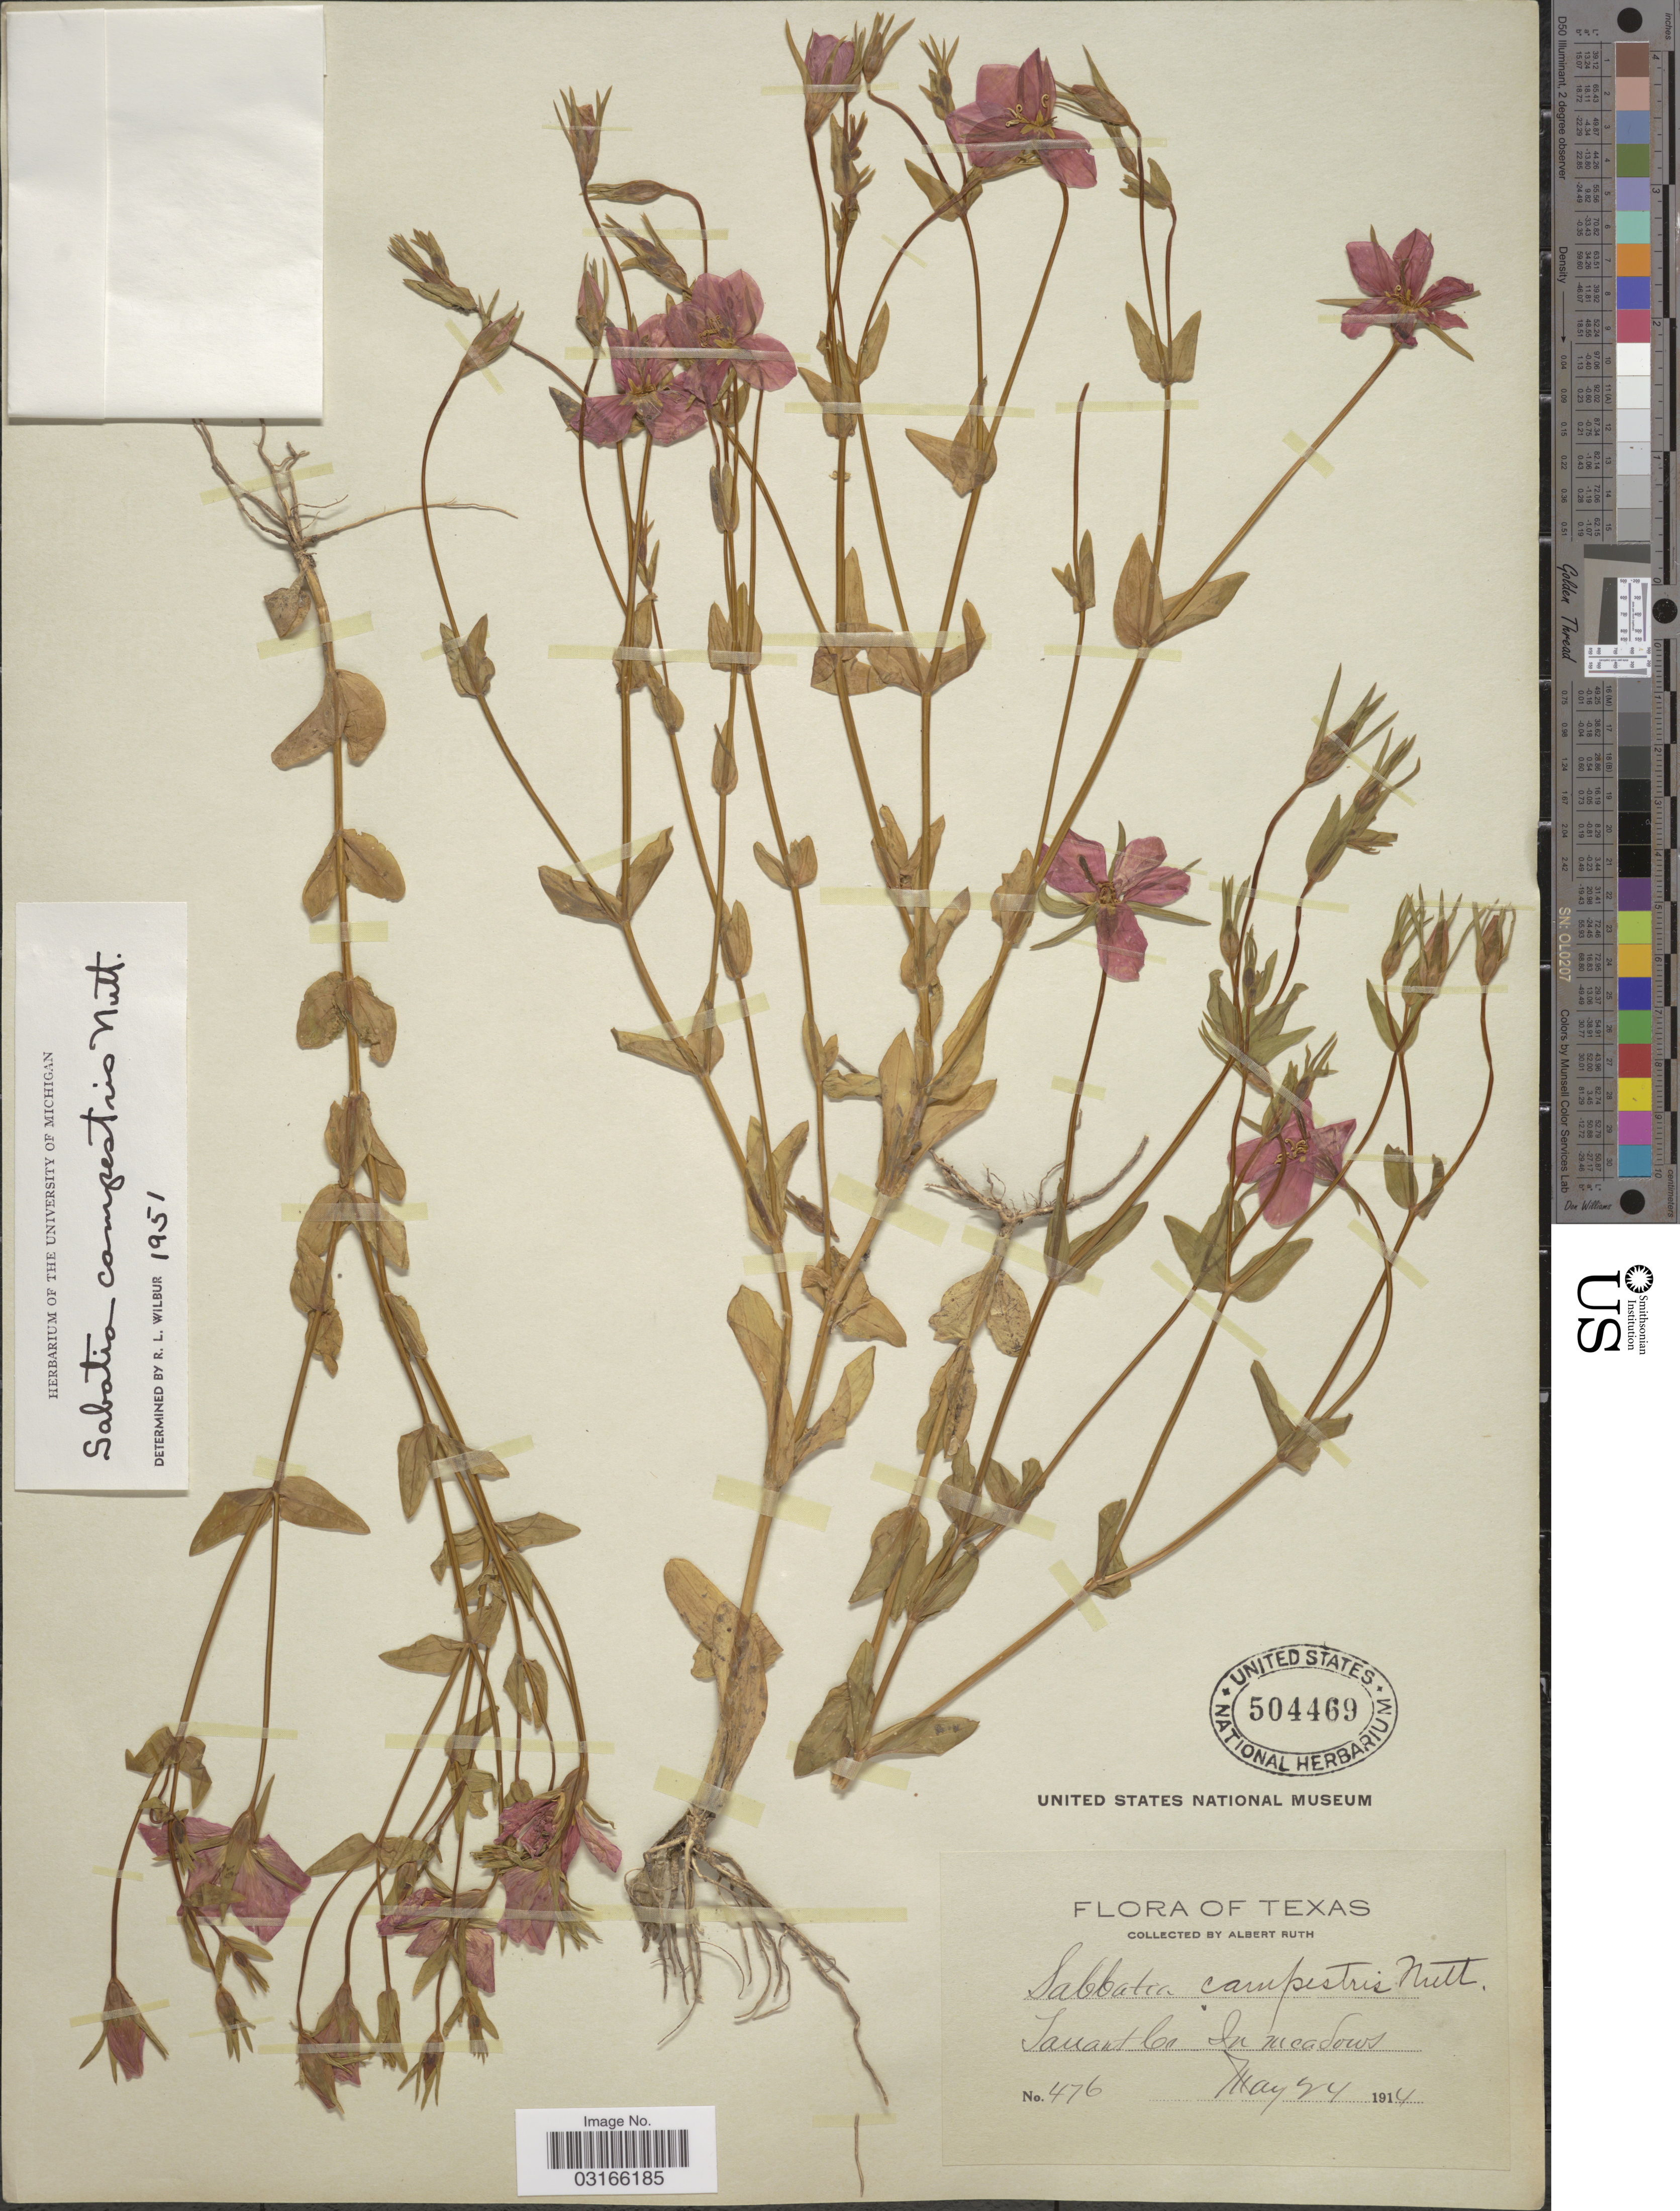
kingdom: Plantae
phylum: Tracheophyta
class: Magnoliopsida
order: Gentianales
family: Gentianaceae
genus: Sabatia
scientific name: Sabatia campestris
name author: Nutt.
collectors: A. Ruth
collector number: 476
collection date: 1914-05-24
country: United States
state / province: Texas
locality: Tarrant Co. In meadows.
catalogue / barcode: US 504469